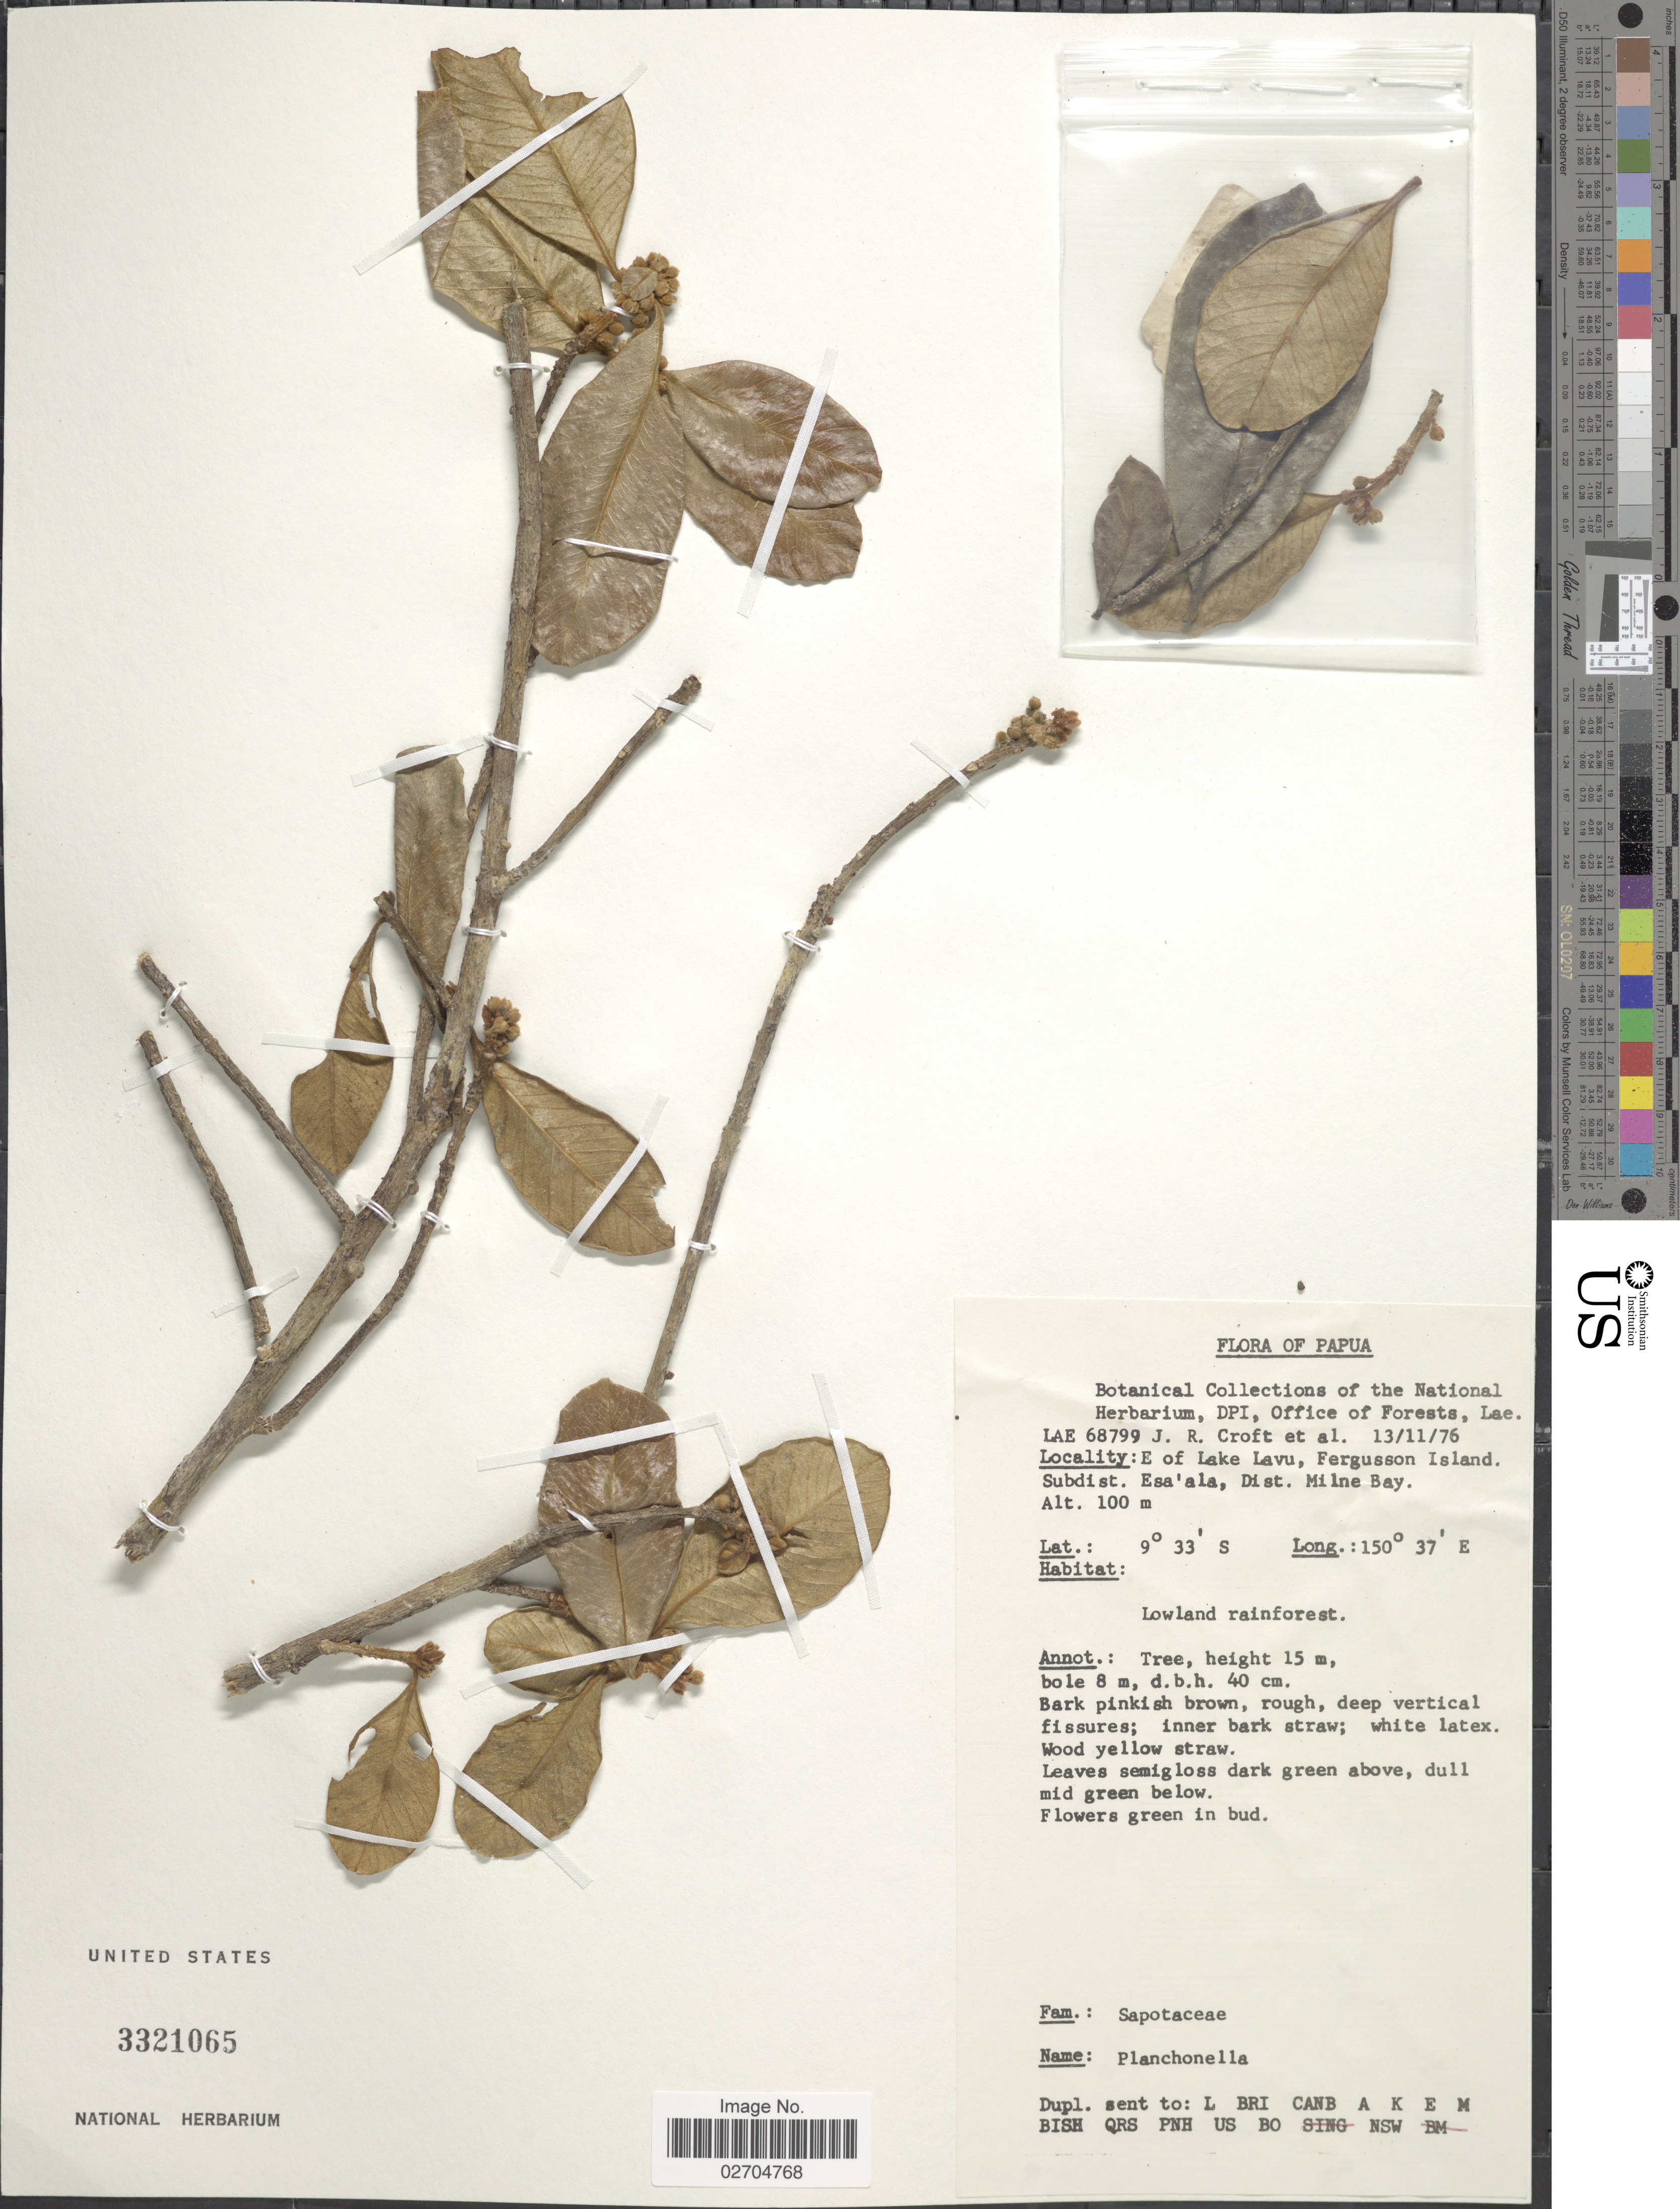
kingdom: Plantae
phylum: Tracheophyta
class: Magnoliopsida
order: Ericales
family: Sapotaceae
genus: Planchonella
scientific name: Planchonella sp.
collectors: J. R. Croft & et al.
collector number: LAE68799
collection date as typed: Transcribed d/m/y: 13/11/76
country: Papua New Guinea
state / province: Milne Bay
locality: Papua. E of Lake Lavu, Fergusson Island. Subdist. Esa'ala, Dist. Milne Bay.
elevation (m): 100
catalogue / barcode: US 3321065